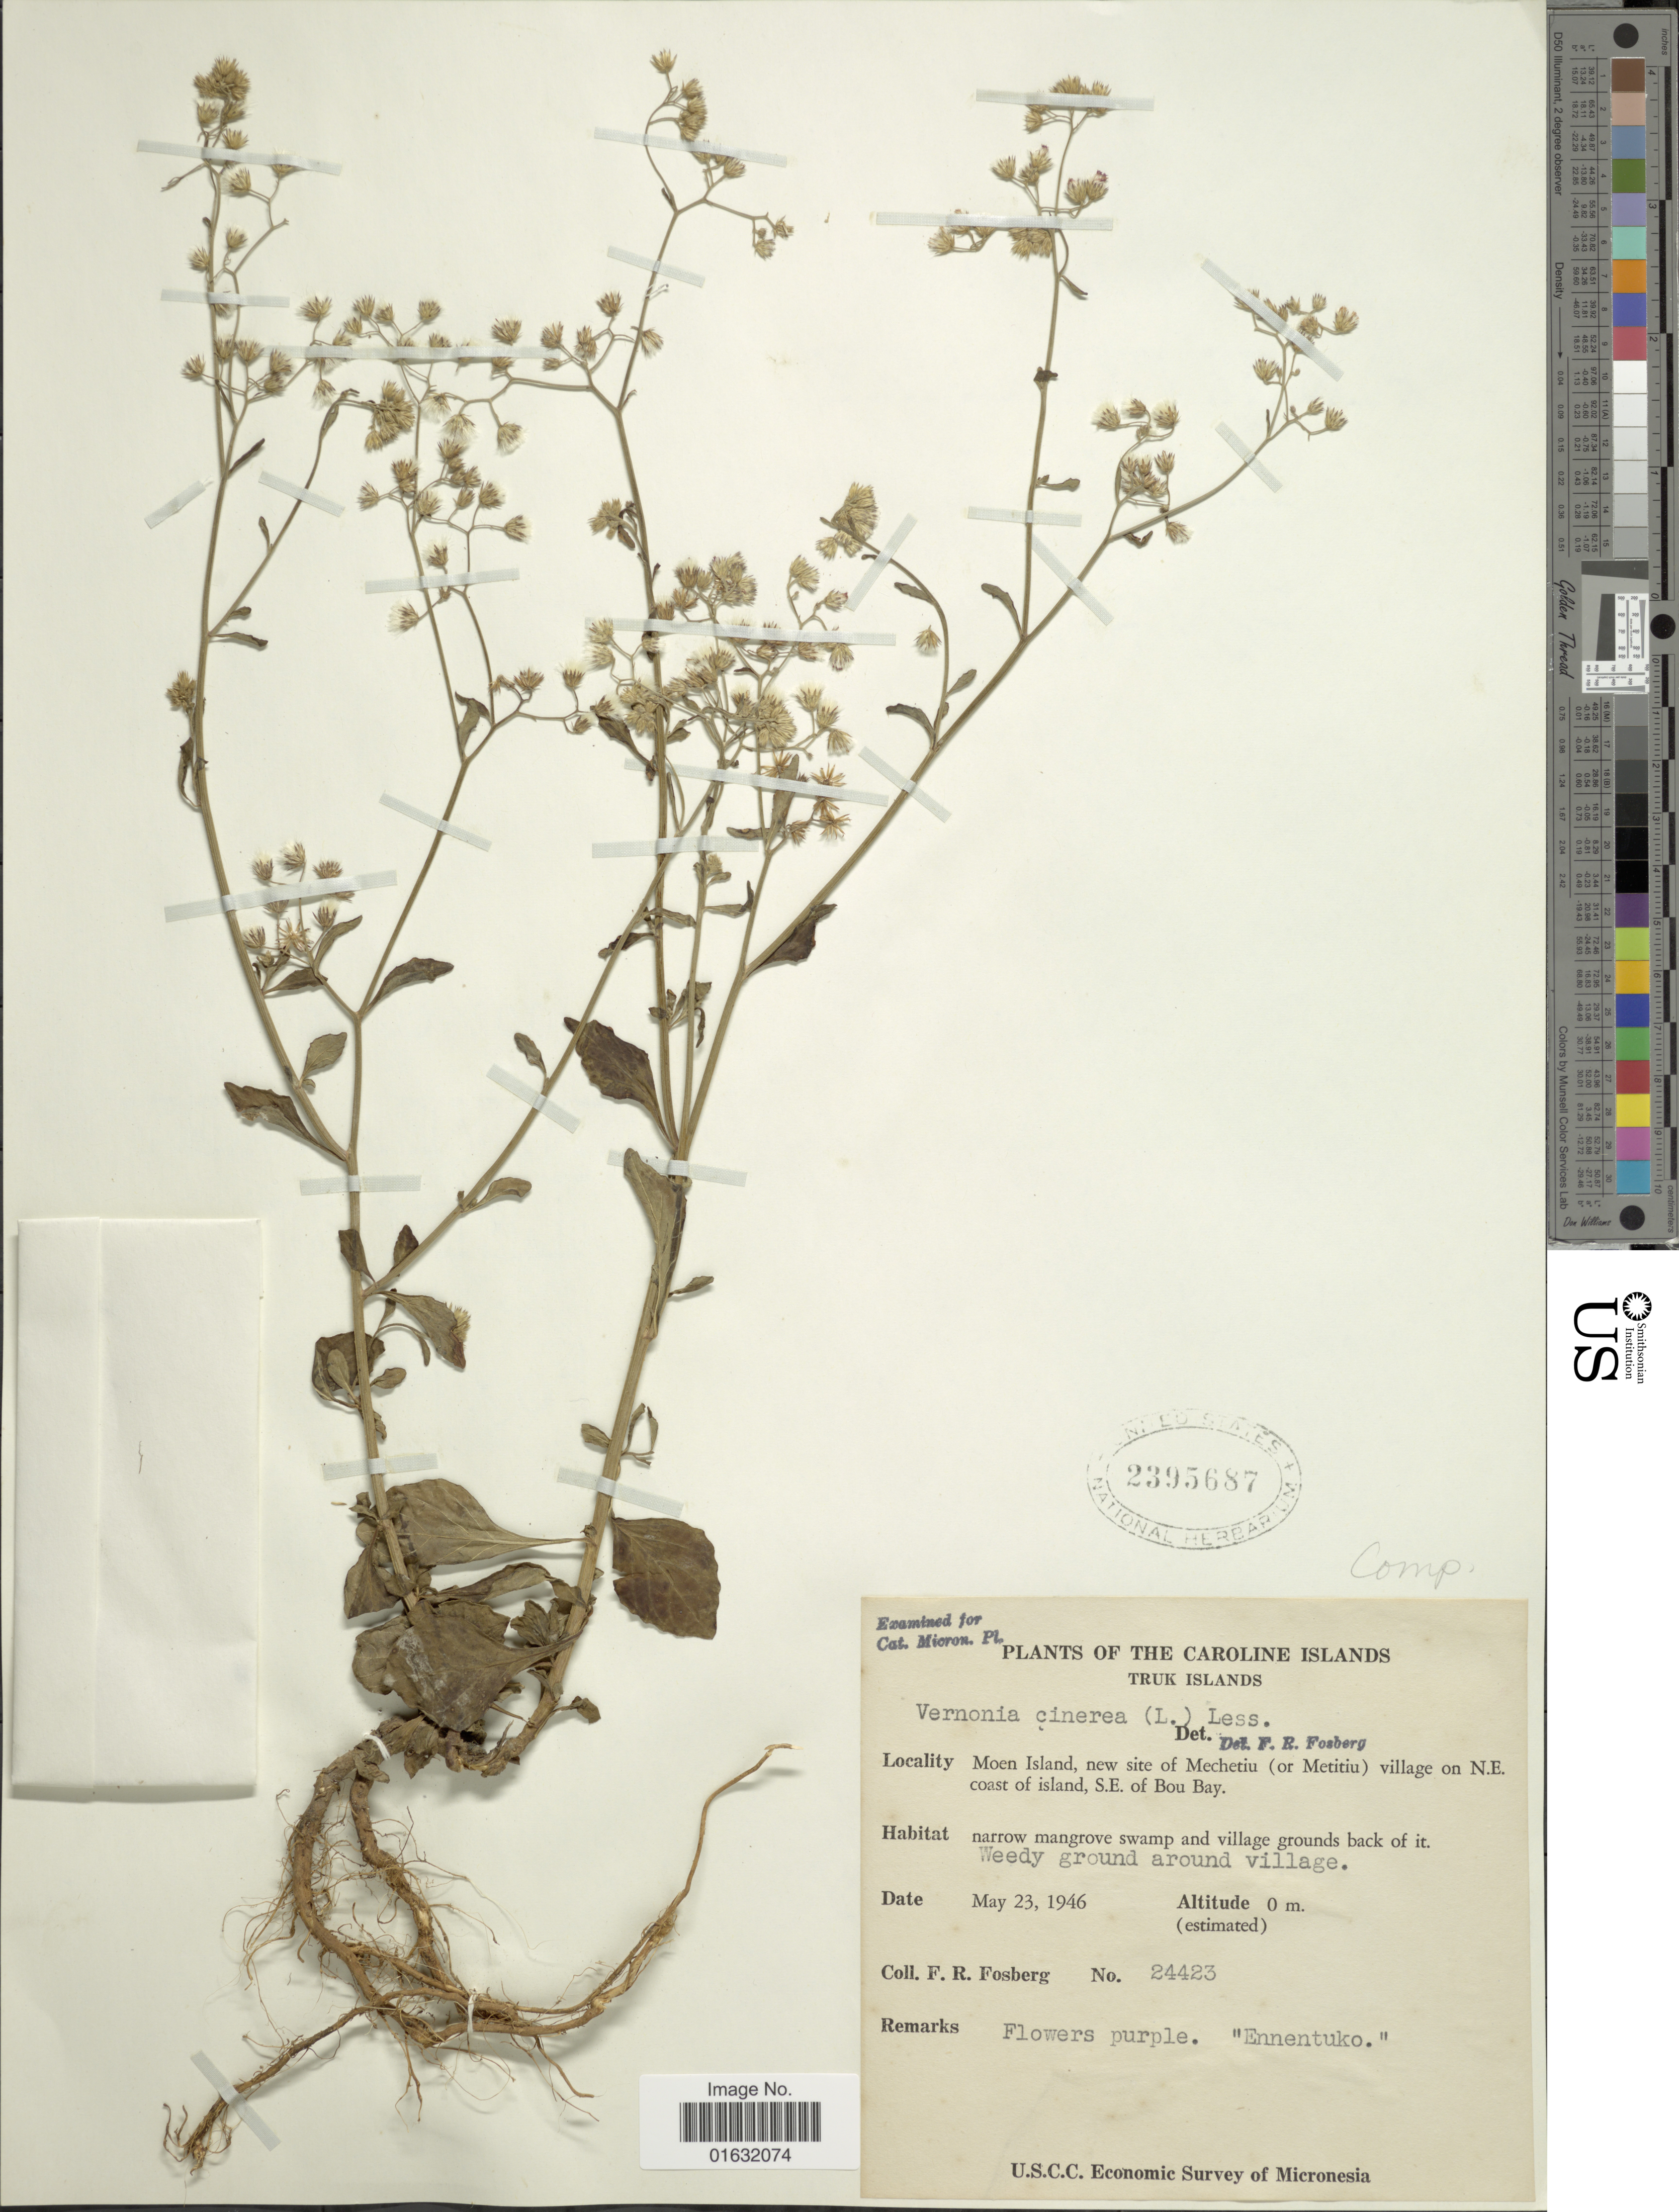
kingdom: Plantae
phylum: Tracheophyta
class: Magnoliopsida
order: Asterales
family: Asteraceae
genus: Cyanthillium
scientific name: Cyanthillium cinereum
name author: (L.) H. Rob.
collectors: F. R. Fosberg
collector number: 24423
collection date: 1946-05-23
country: Micronesia, Federated States of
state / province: Truk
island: Moen [Wono]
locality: The Caroline Islands, Truk Islands, Moen Island, new site of Mechetiu (or Metitiu) village on N.E. coast of island, S.E. of Bou Bay.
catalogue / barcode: US 2395687